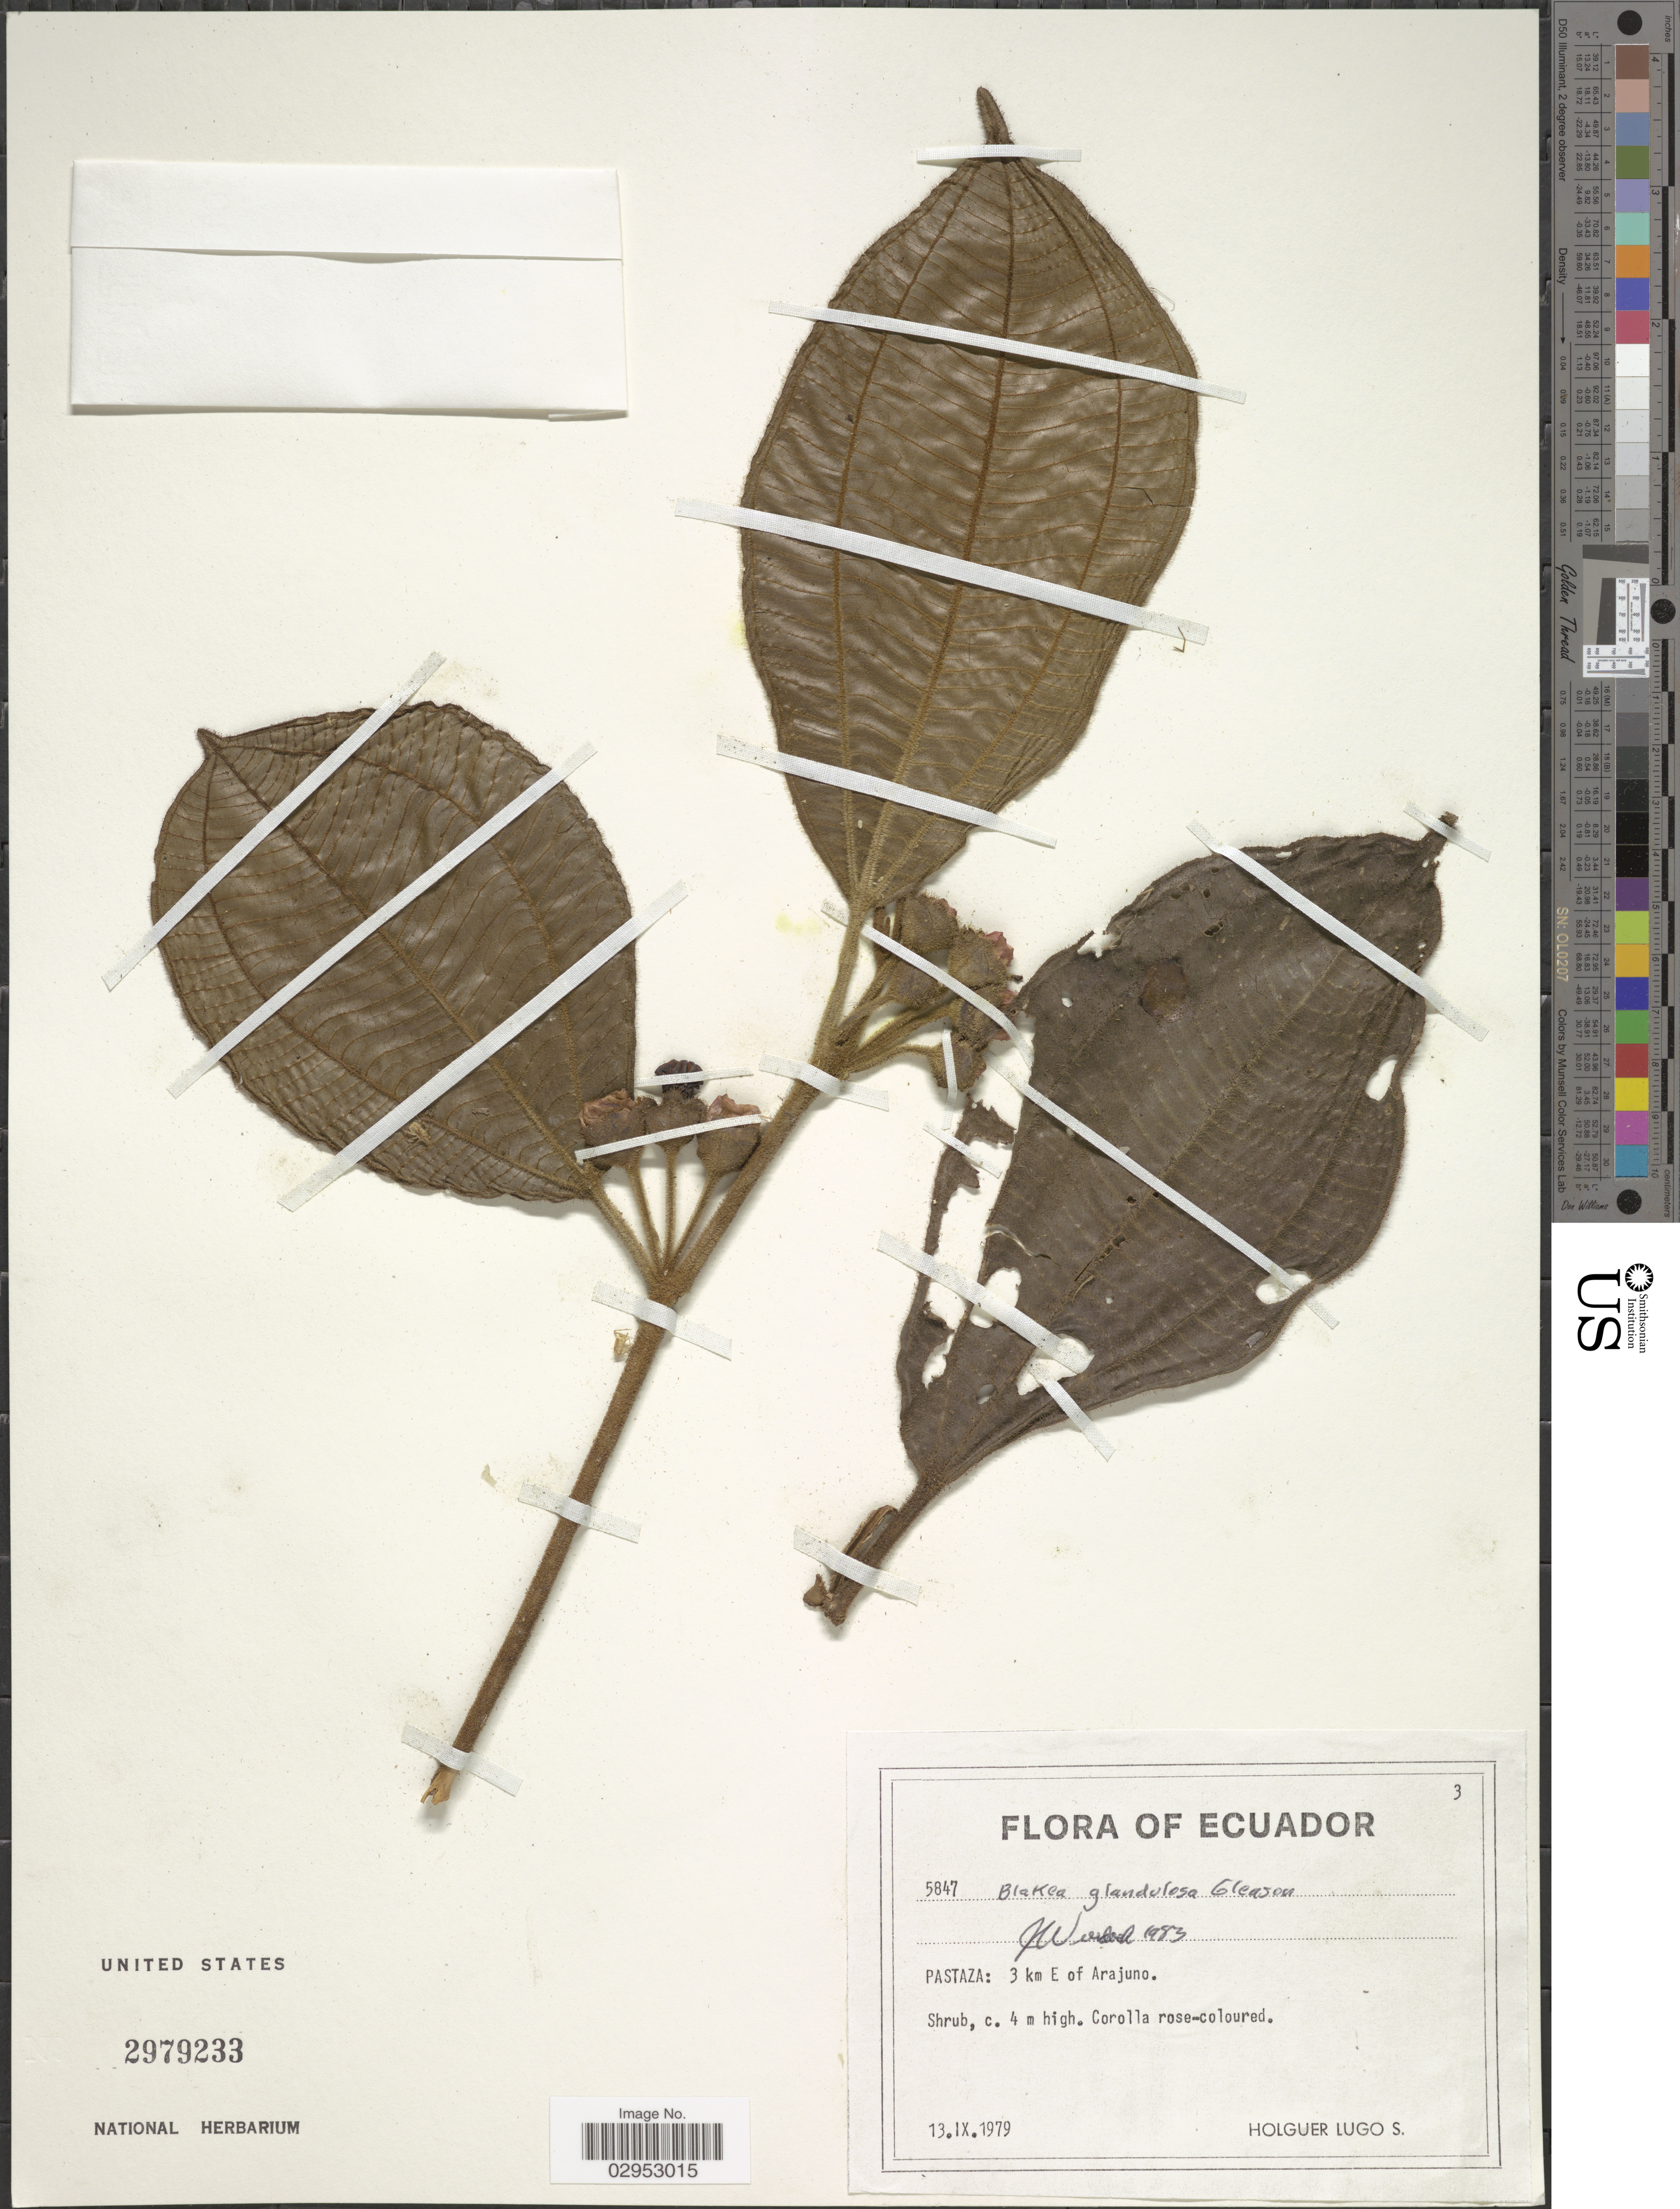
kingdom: Plantae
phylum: Tracheophyta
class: Magnoliopsida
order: Myrtales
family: Melastomataceae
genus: Blakea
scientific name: Blakea glandulosa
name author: Gleason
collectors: H. Lugo S.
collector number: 5847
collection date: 1979-09-13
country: Ecuador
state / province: Pastaza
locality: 3 km E of Arajuno.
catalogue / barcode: US 2979233